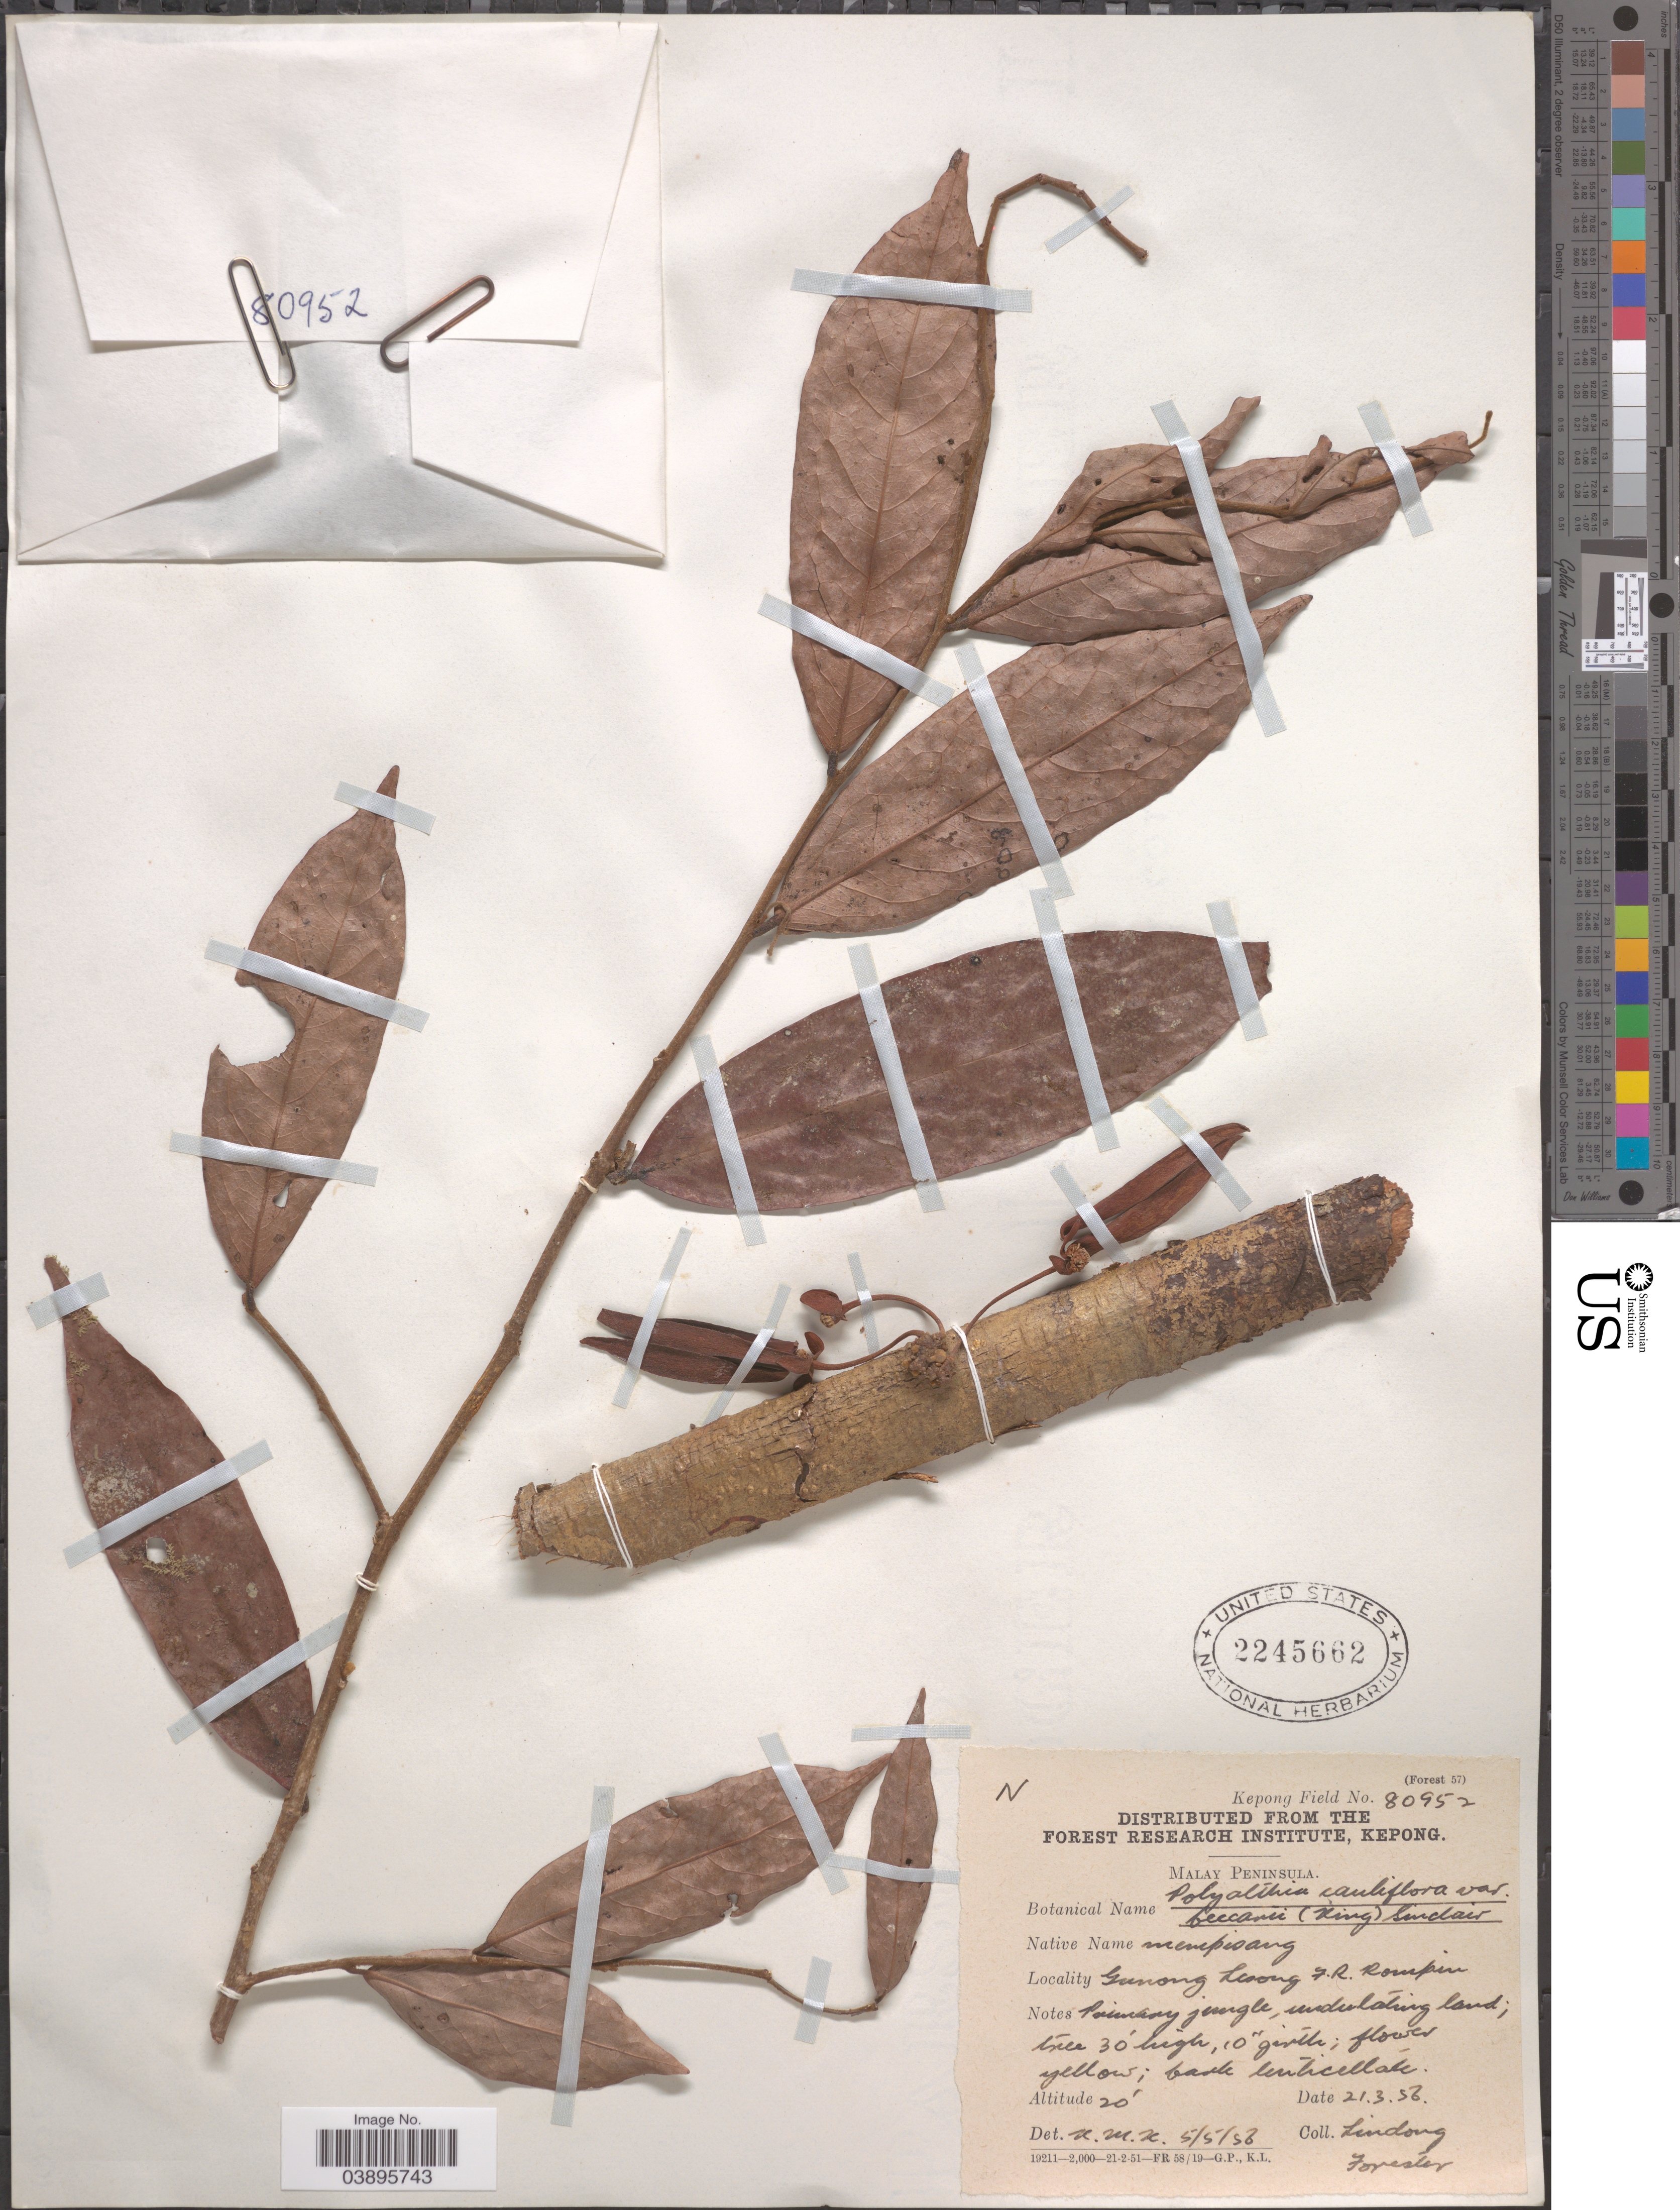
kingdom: Plantae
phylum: Tracheophyta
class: Magnoliopsida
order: Magnoliales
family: Annonaceae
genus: Polyalthia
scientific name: Polyalthia cauliflora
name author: Hook. f. & Thomson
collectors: Lindong Forester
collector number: Kepong Field 80952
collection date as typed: Transcribed d/m/y: 21/3/56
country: Malaysia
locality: Malay Peninsula. Gunong Lesong F.R. Rompin.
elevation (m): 6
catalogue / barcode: US 2245662